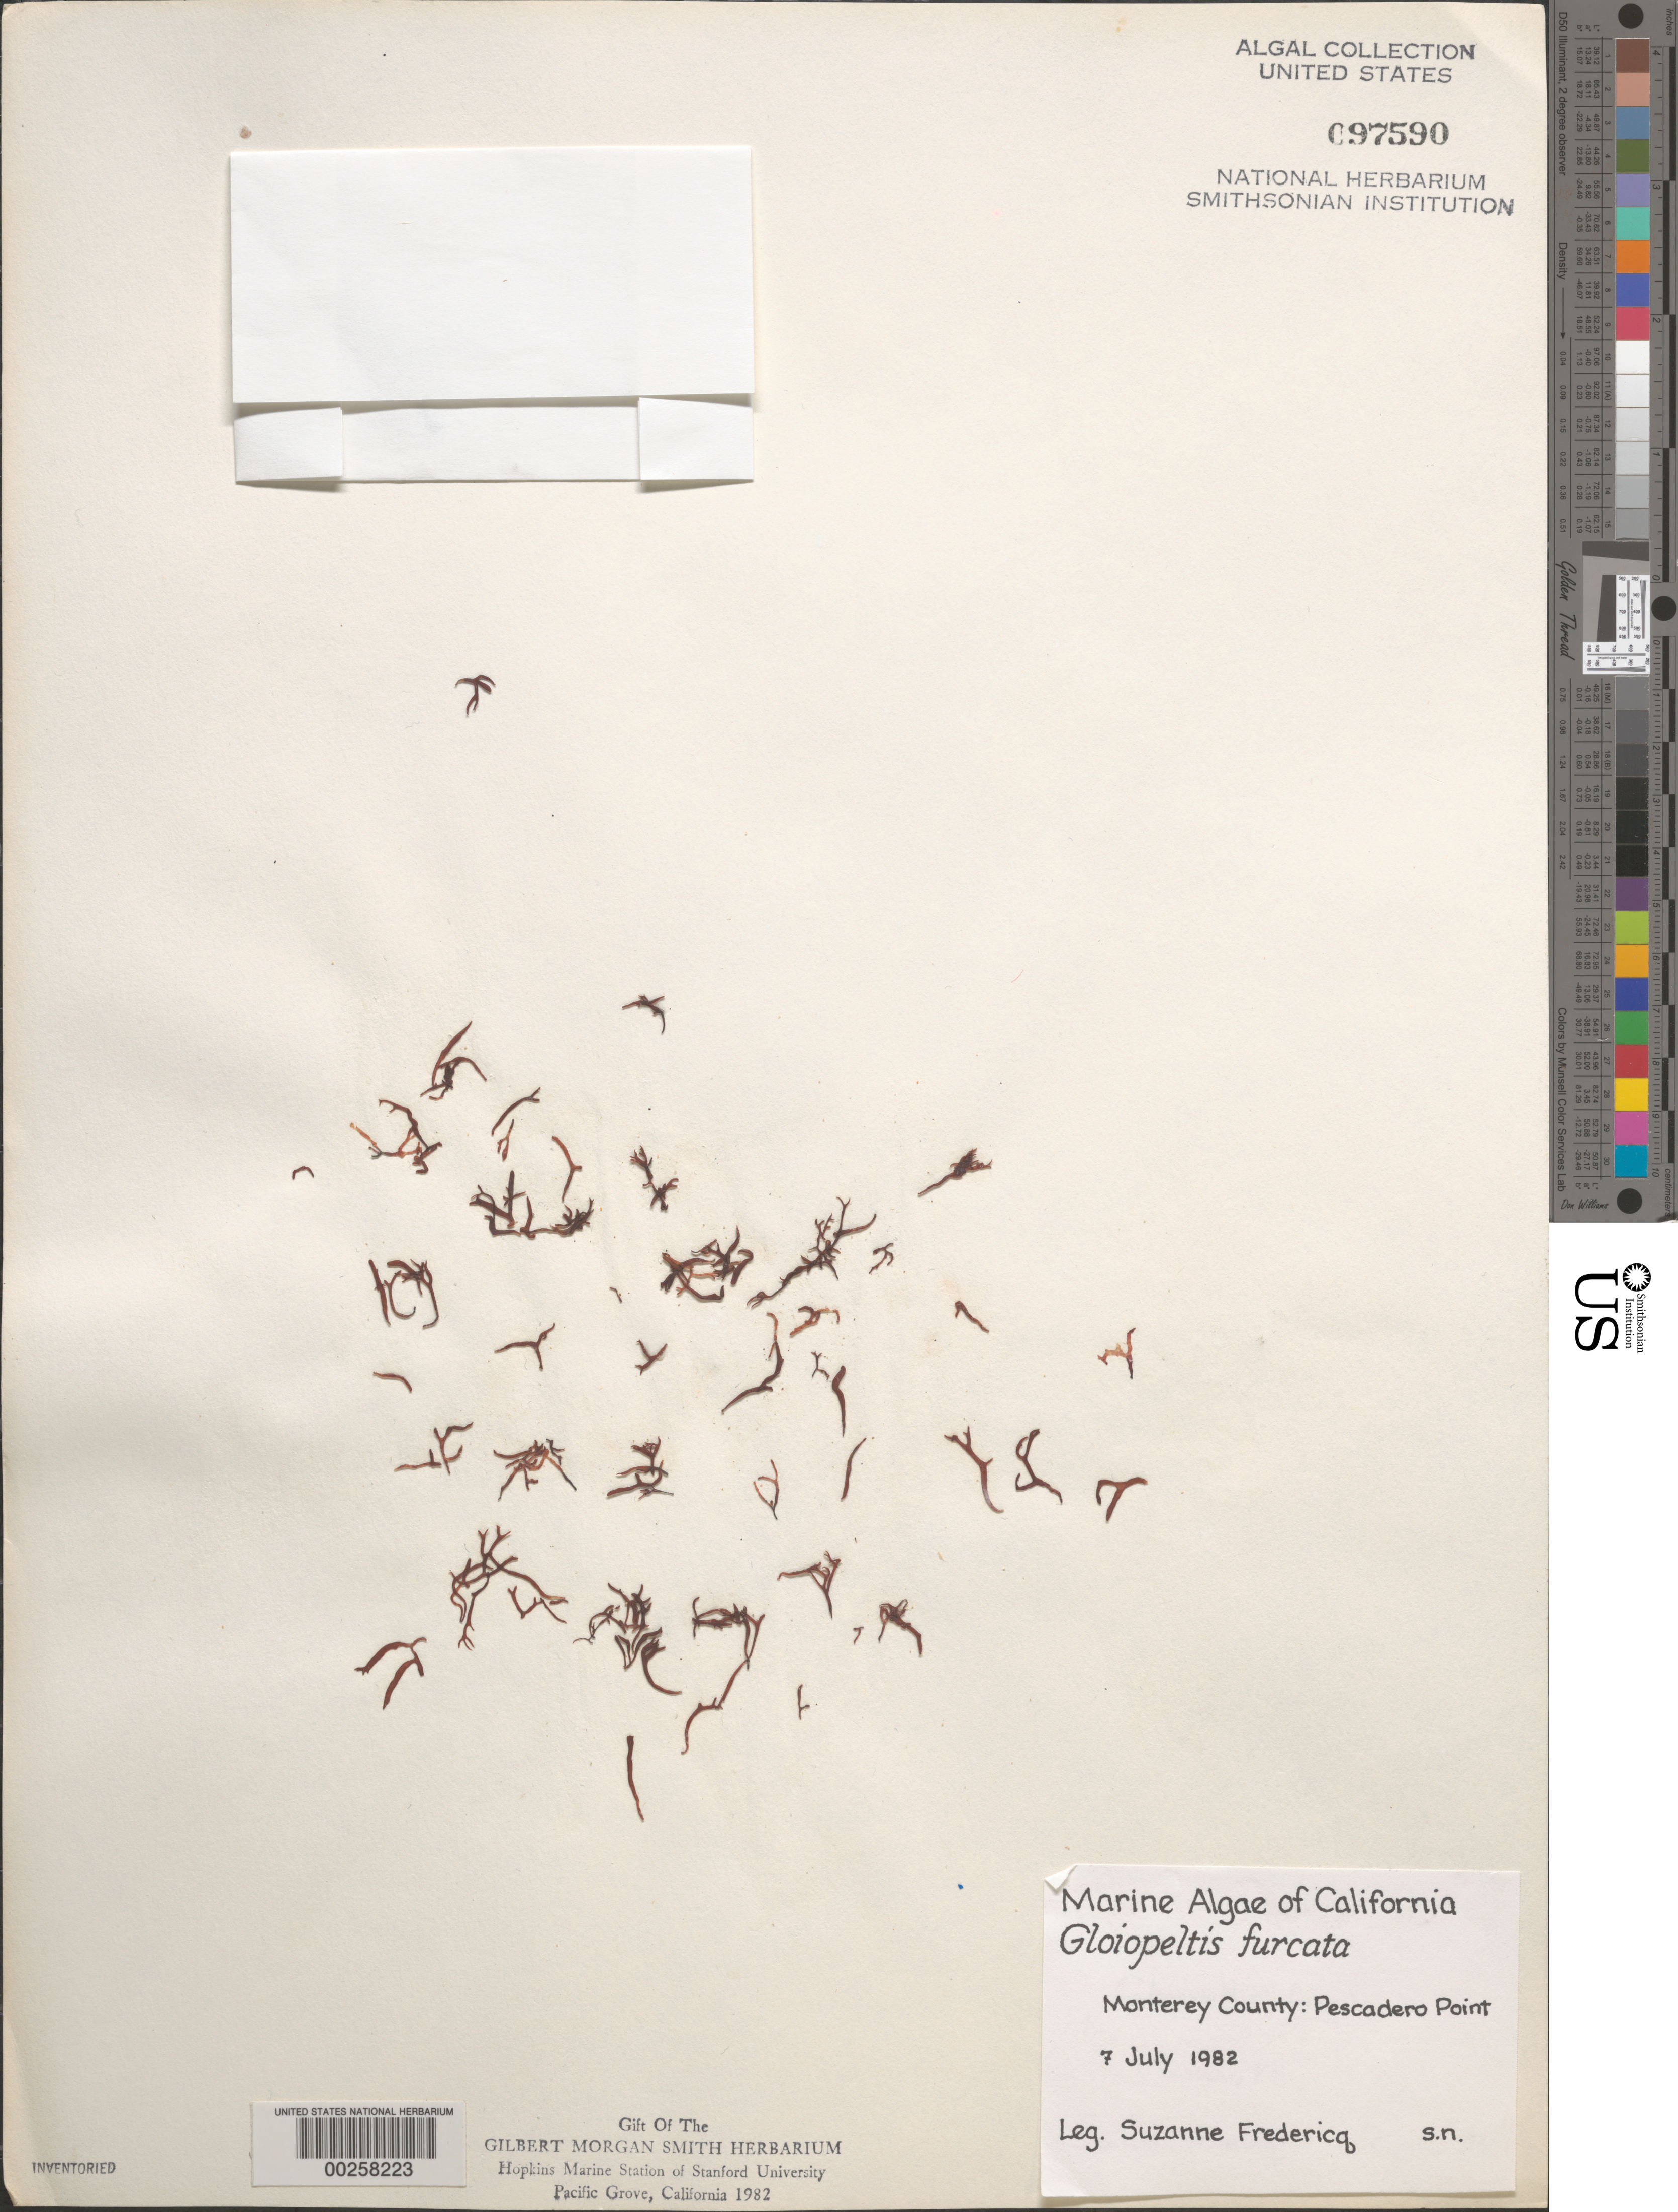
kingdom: Plantae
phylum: Rhodophyta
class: Florideophyceae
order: Gigartinales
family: Endocladiaceae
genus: Gloiopeltis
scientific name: Gloiopeltis furcata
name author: (Postels & Rupr.) J. Agardh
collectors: S. Fredericq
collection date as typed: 07 Jul 1982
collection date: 1982-07-07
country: United States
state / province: California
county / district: Monterey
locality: Pescadero Point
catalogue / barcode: US 97590